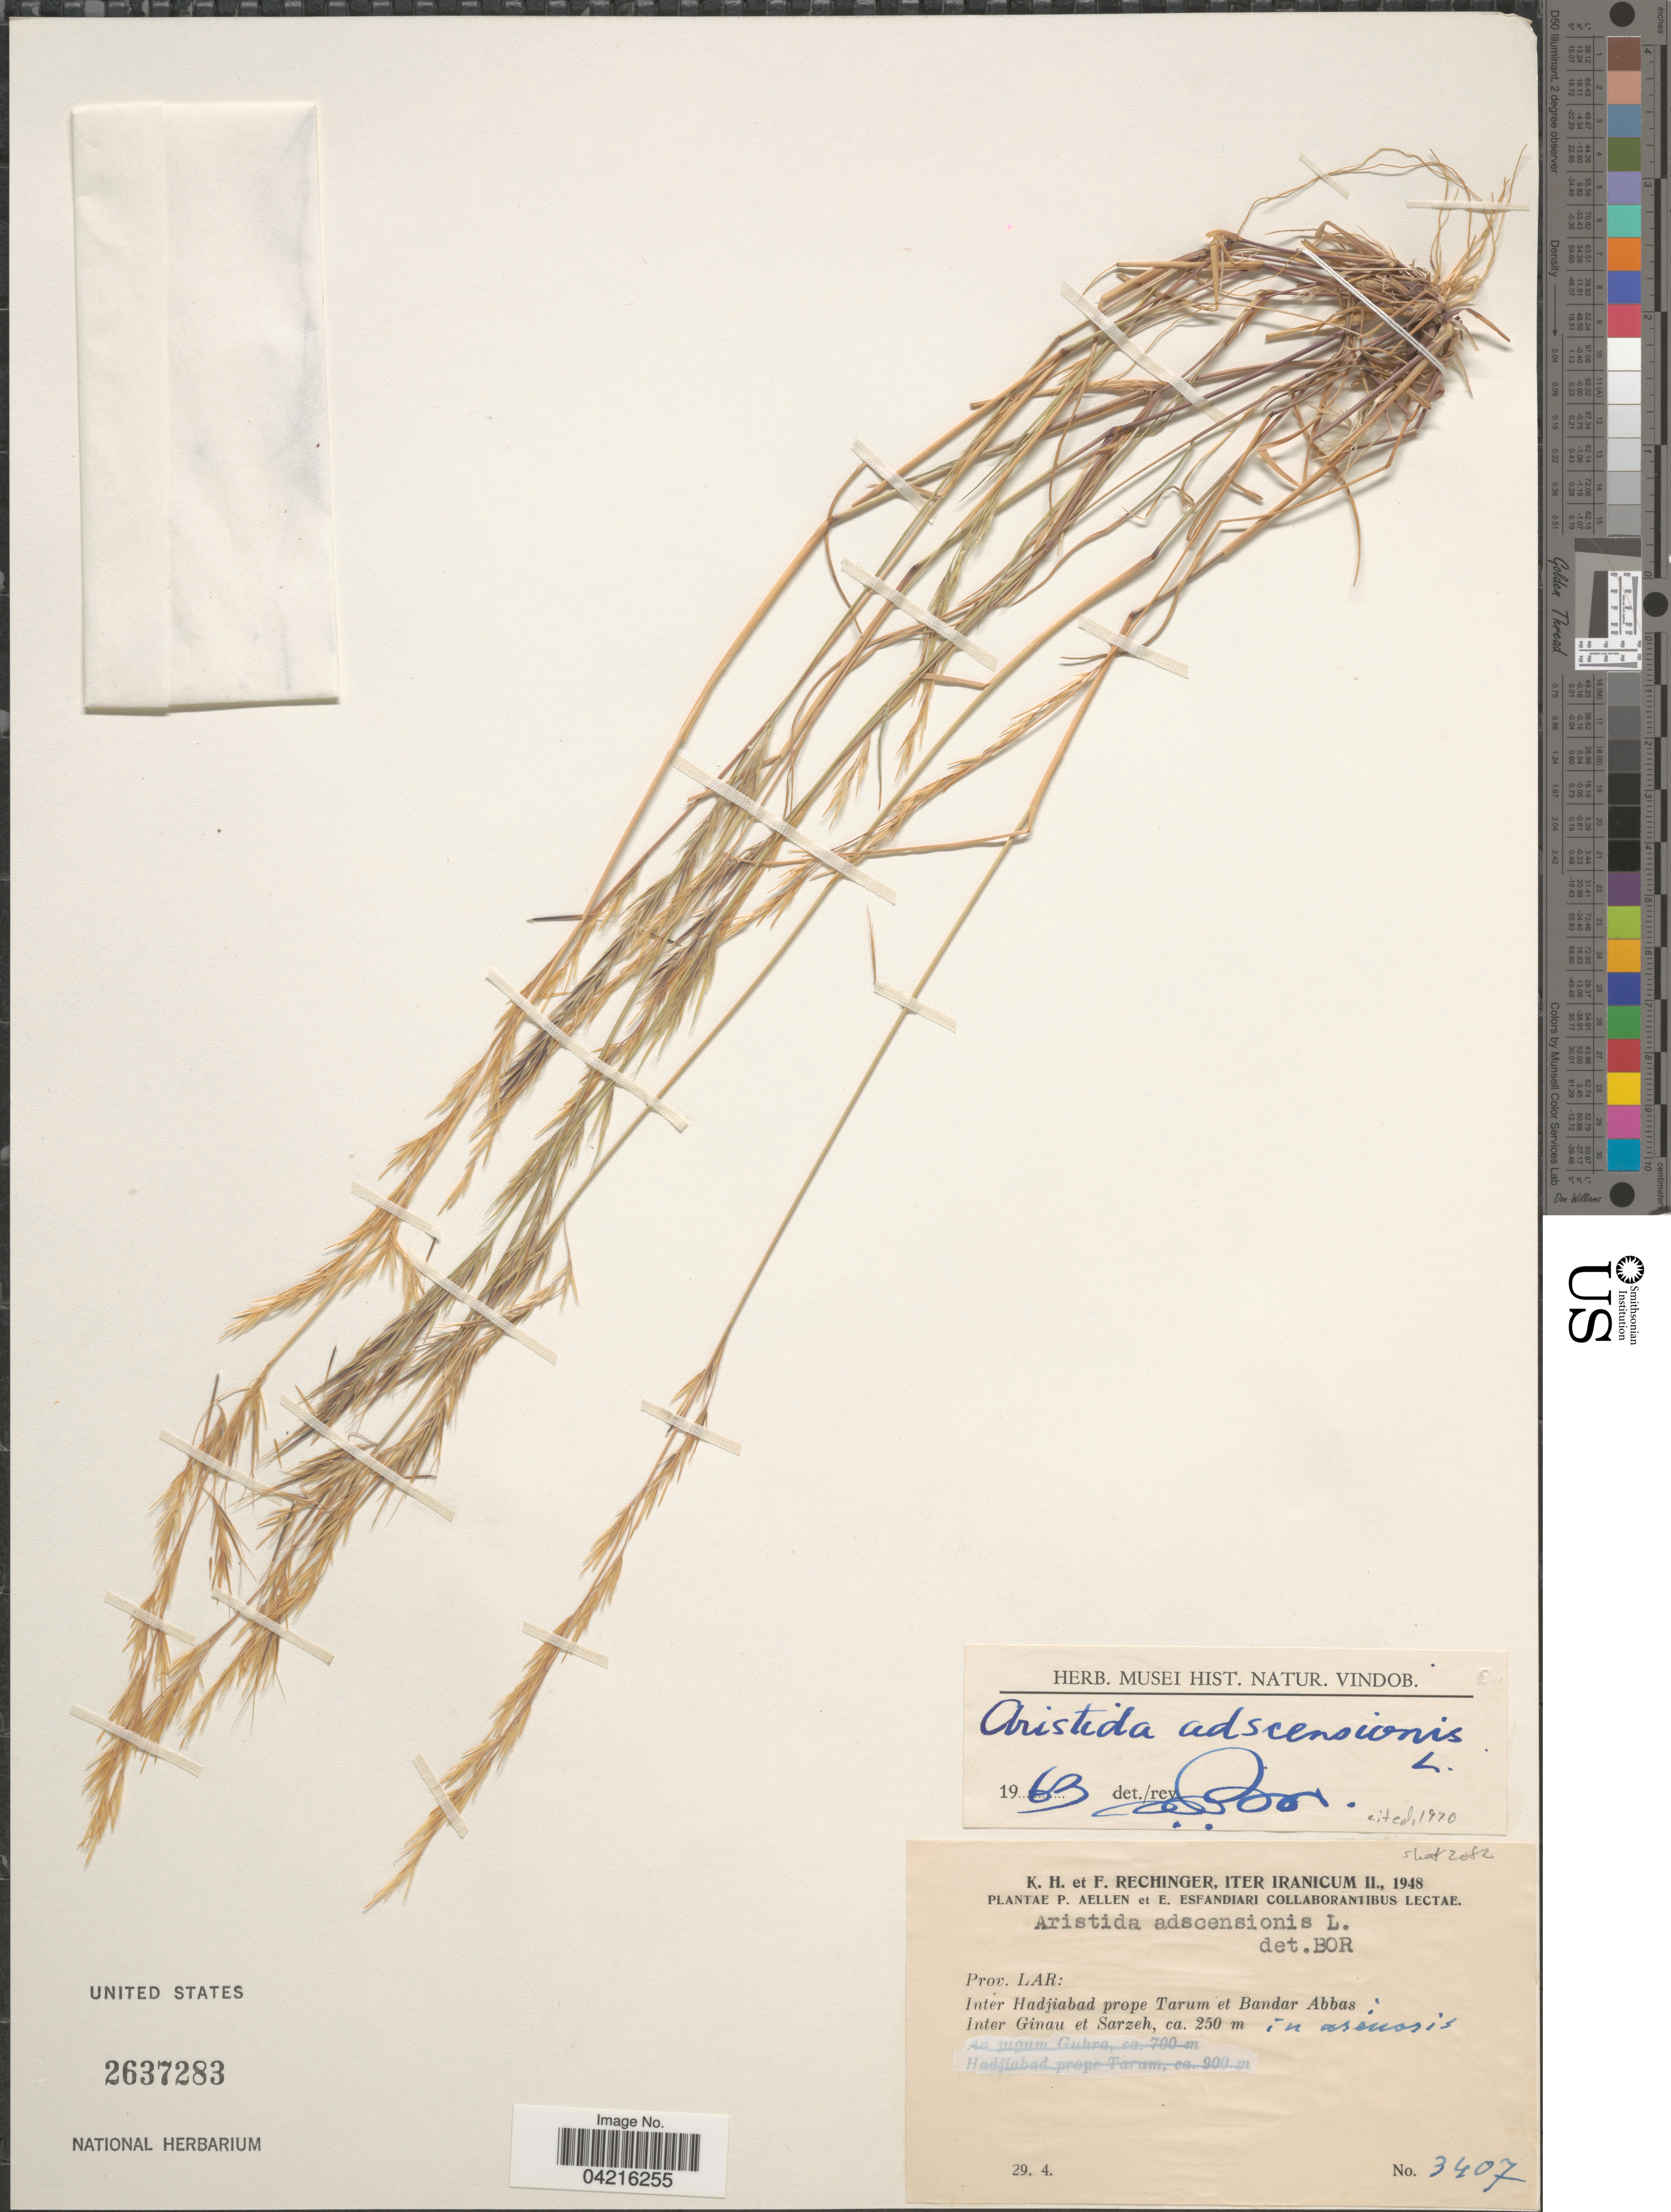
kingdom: Plantae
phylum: Tracheophyta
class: Liliopsida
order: Poales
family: Poaceae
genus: Aristida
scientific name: Aristida adscensionis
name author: L.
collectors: K. H. Rechinger & F. Rechinger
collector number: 3407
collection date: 1948-04-29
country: Iran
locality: Iter Iranicum II., 1948. Prov. LAR: Inter Hadjiabad prope Tarum et Bandar Abbas: Inter Ginau et Sarzeh, in arenosis.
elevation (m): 250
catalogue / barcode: US 2637283